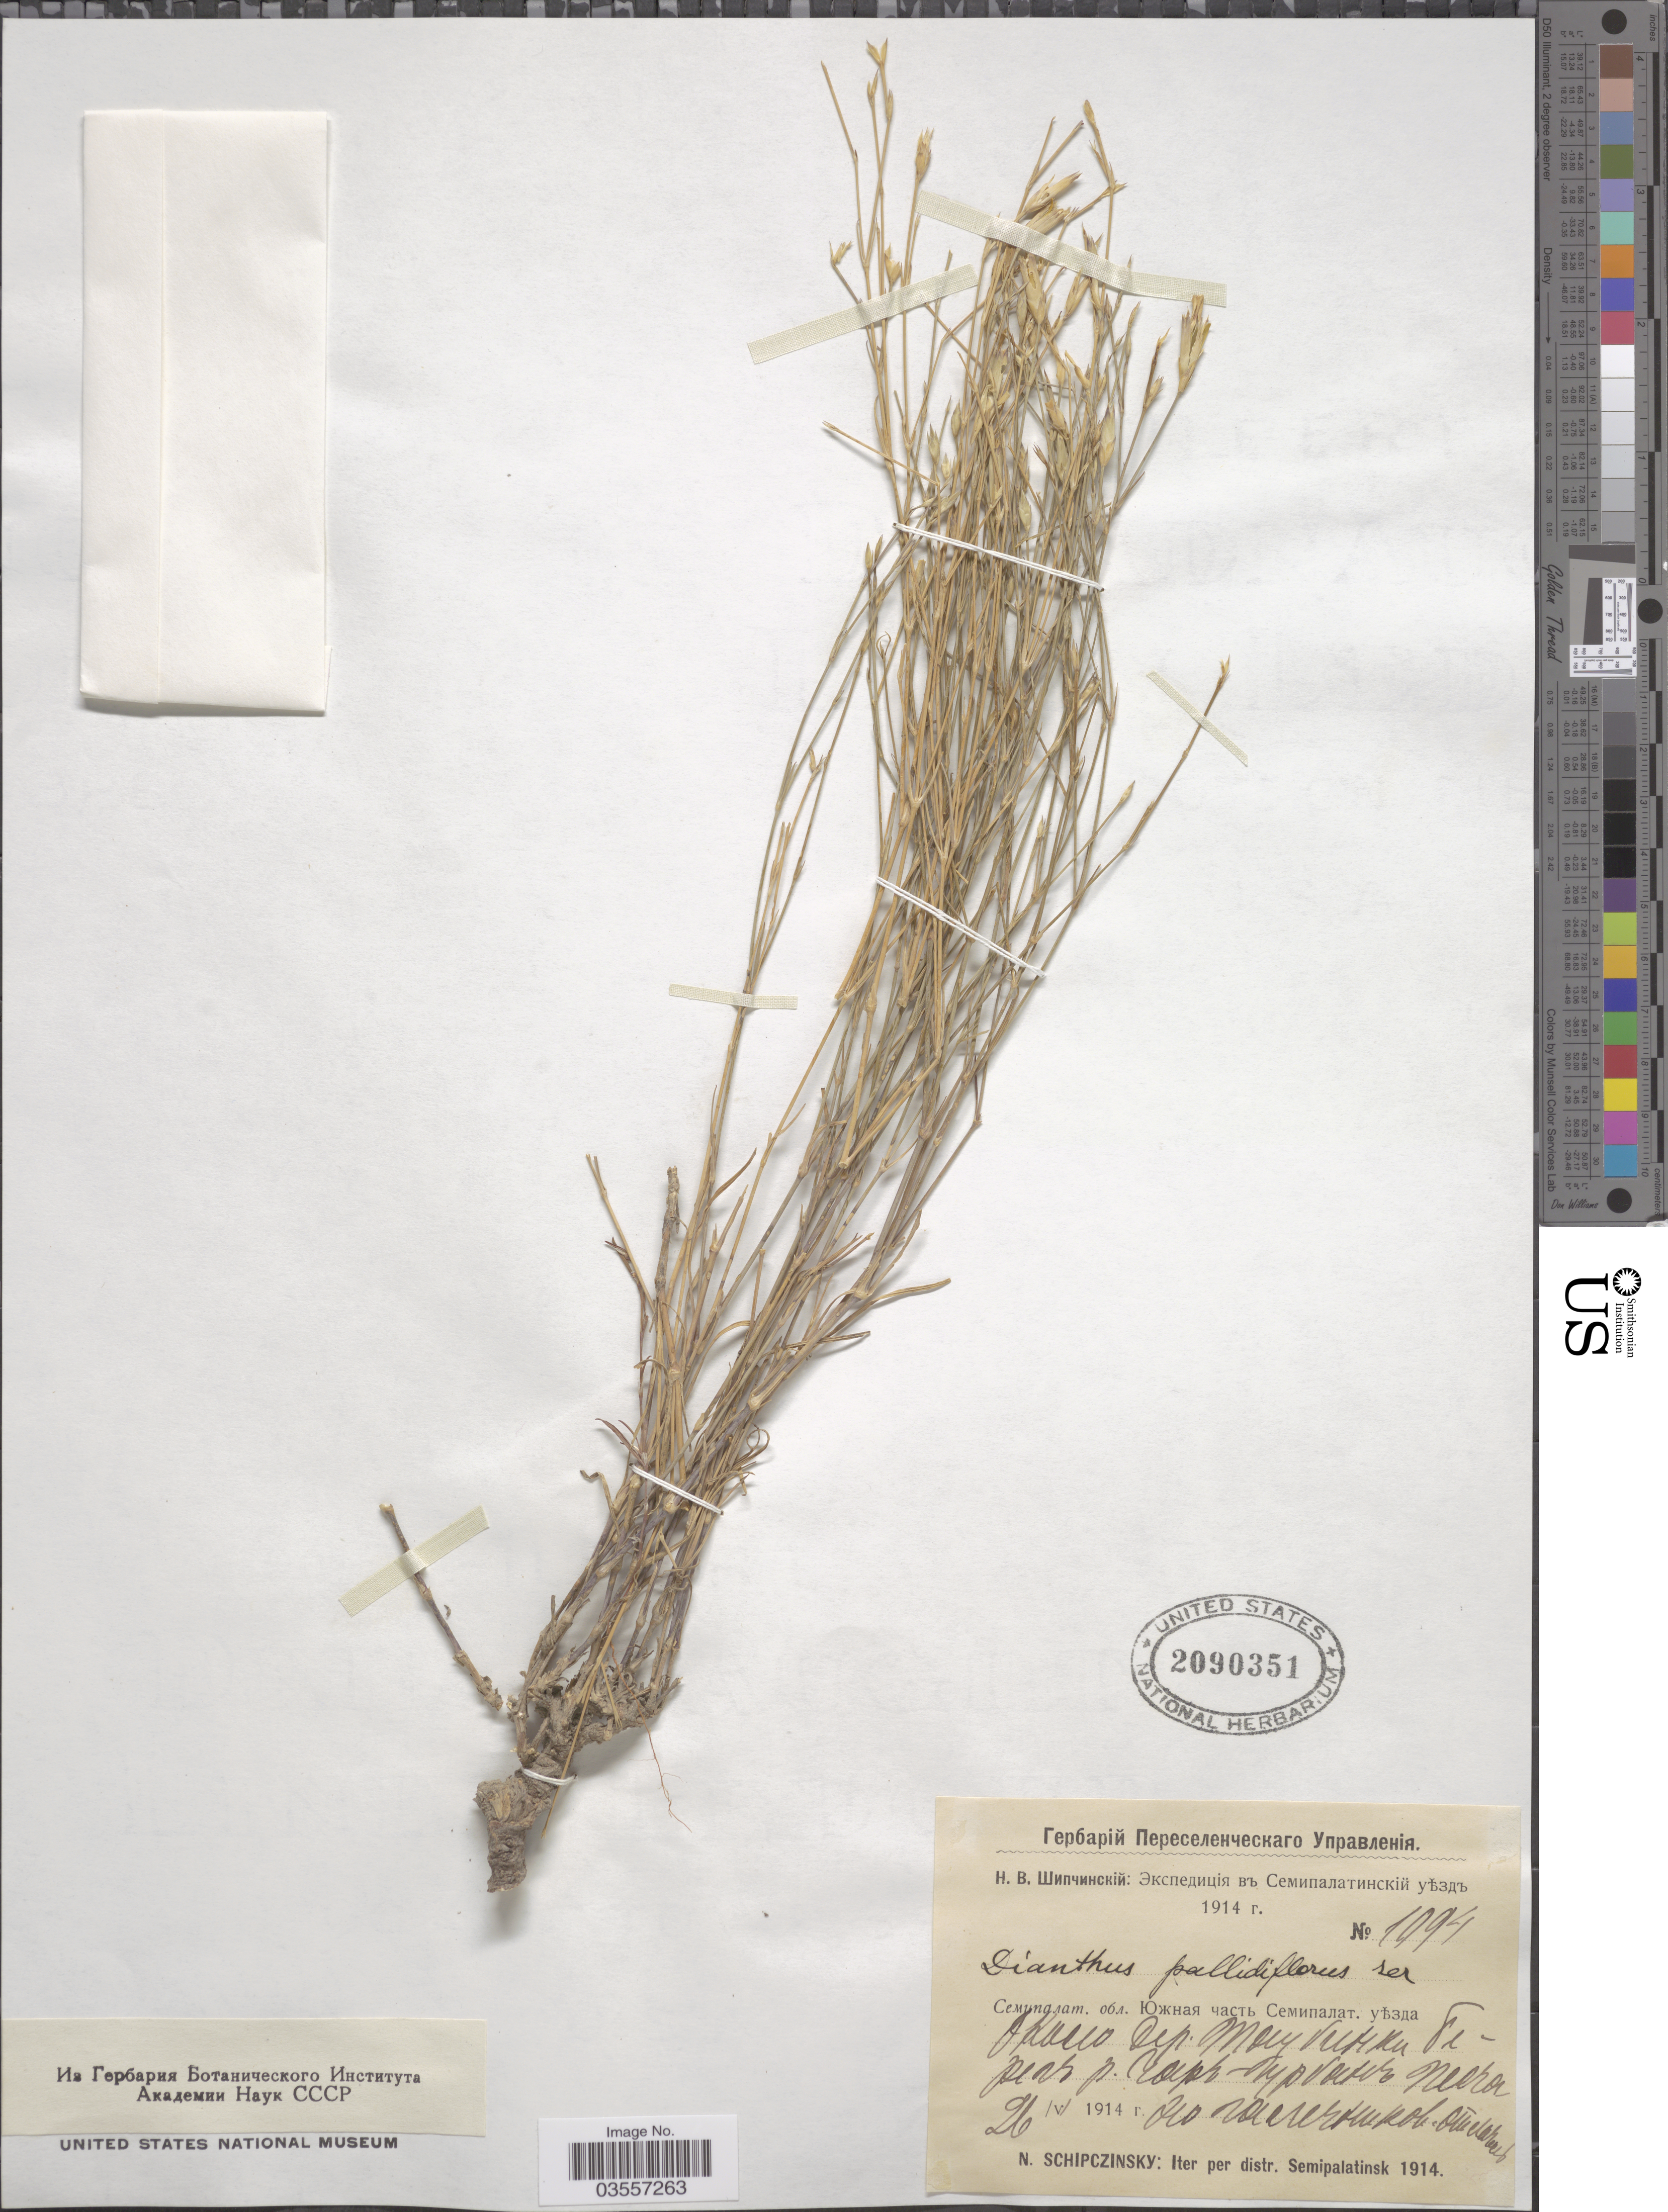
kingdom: Plantae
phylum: Tracheophyta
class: Magnoliopsida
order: Caryophyllales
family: Caryophyllaceae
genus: Dianthus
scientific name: Dianthus pallidiflorus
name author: Ser.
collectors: N. Schipczinsky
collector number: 1094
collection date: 1914-05-26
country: Kazakhstan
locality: Distr. Semipalatinsk. X.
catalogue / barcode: US 2090351